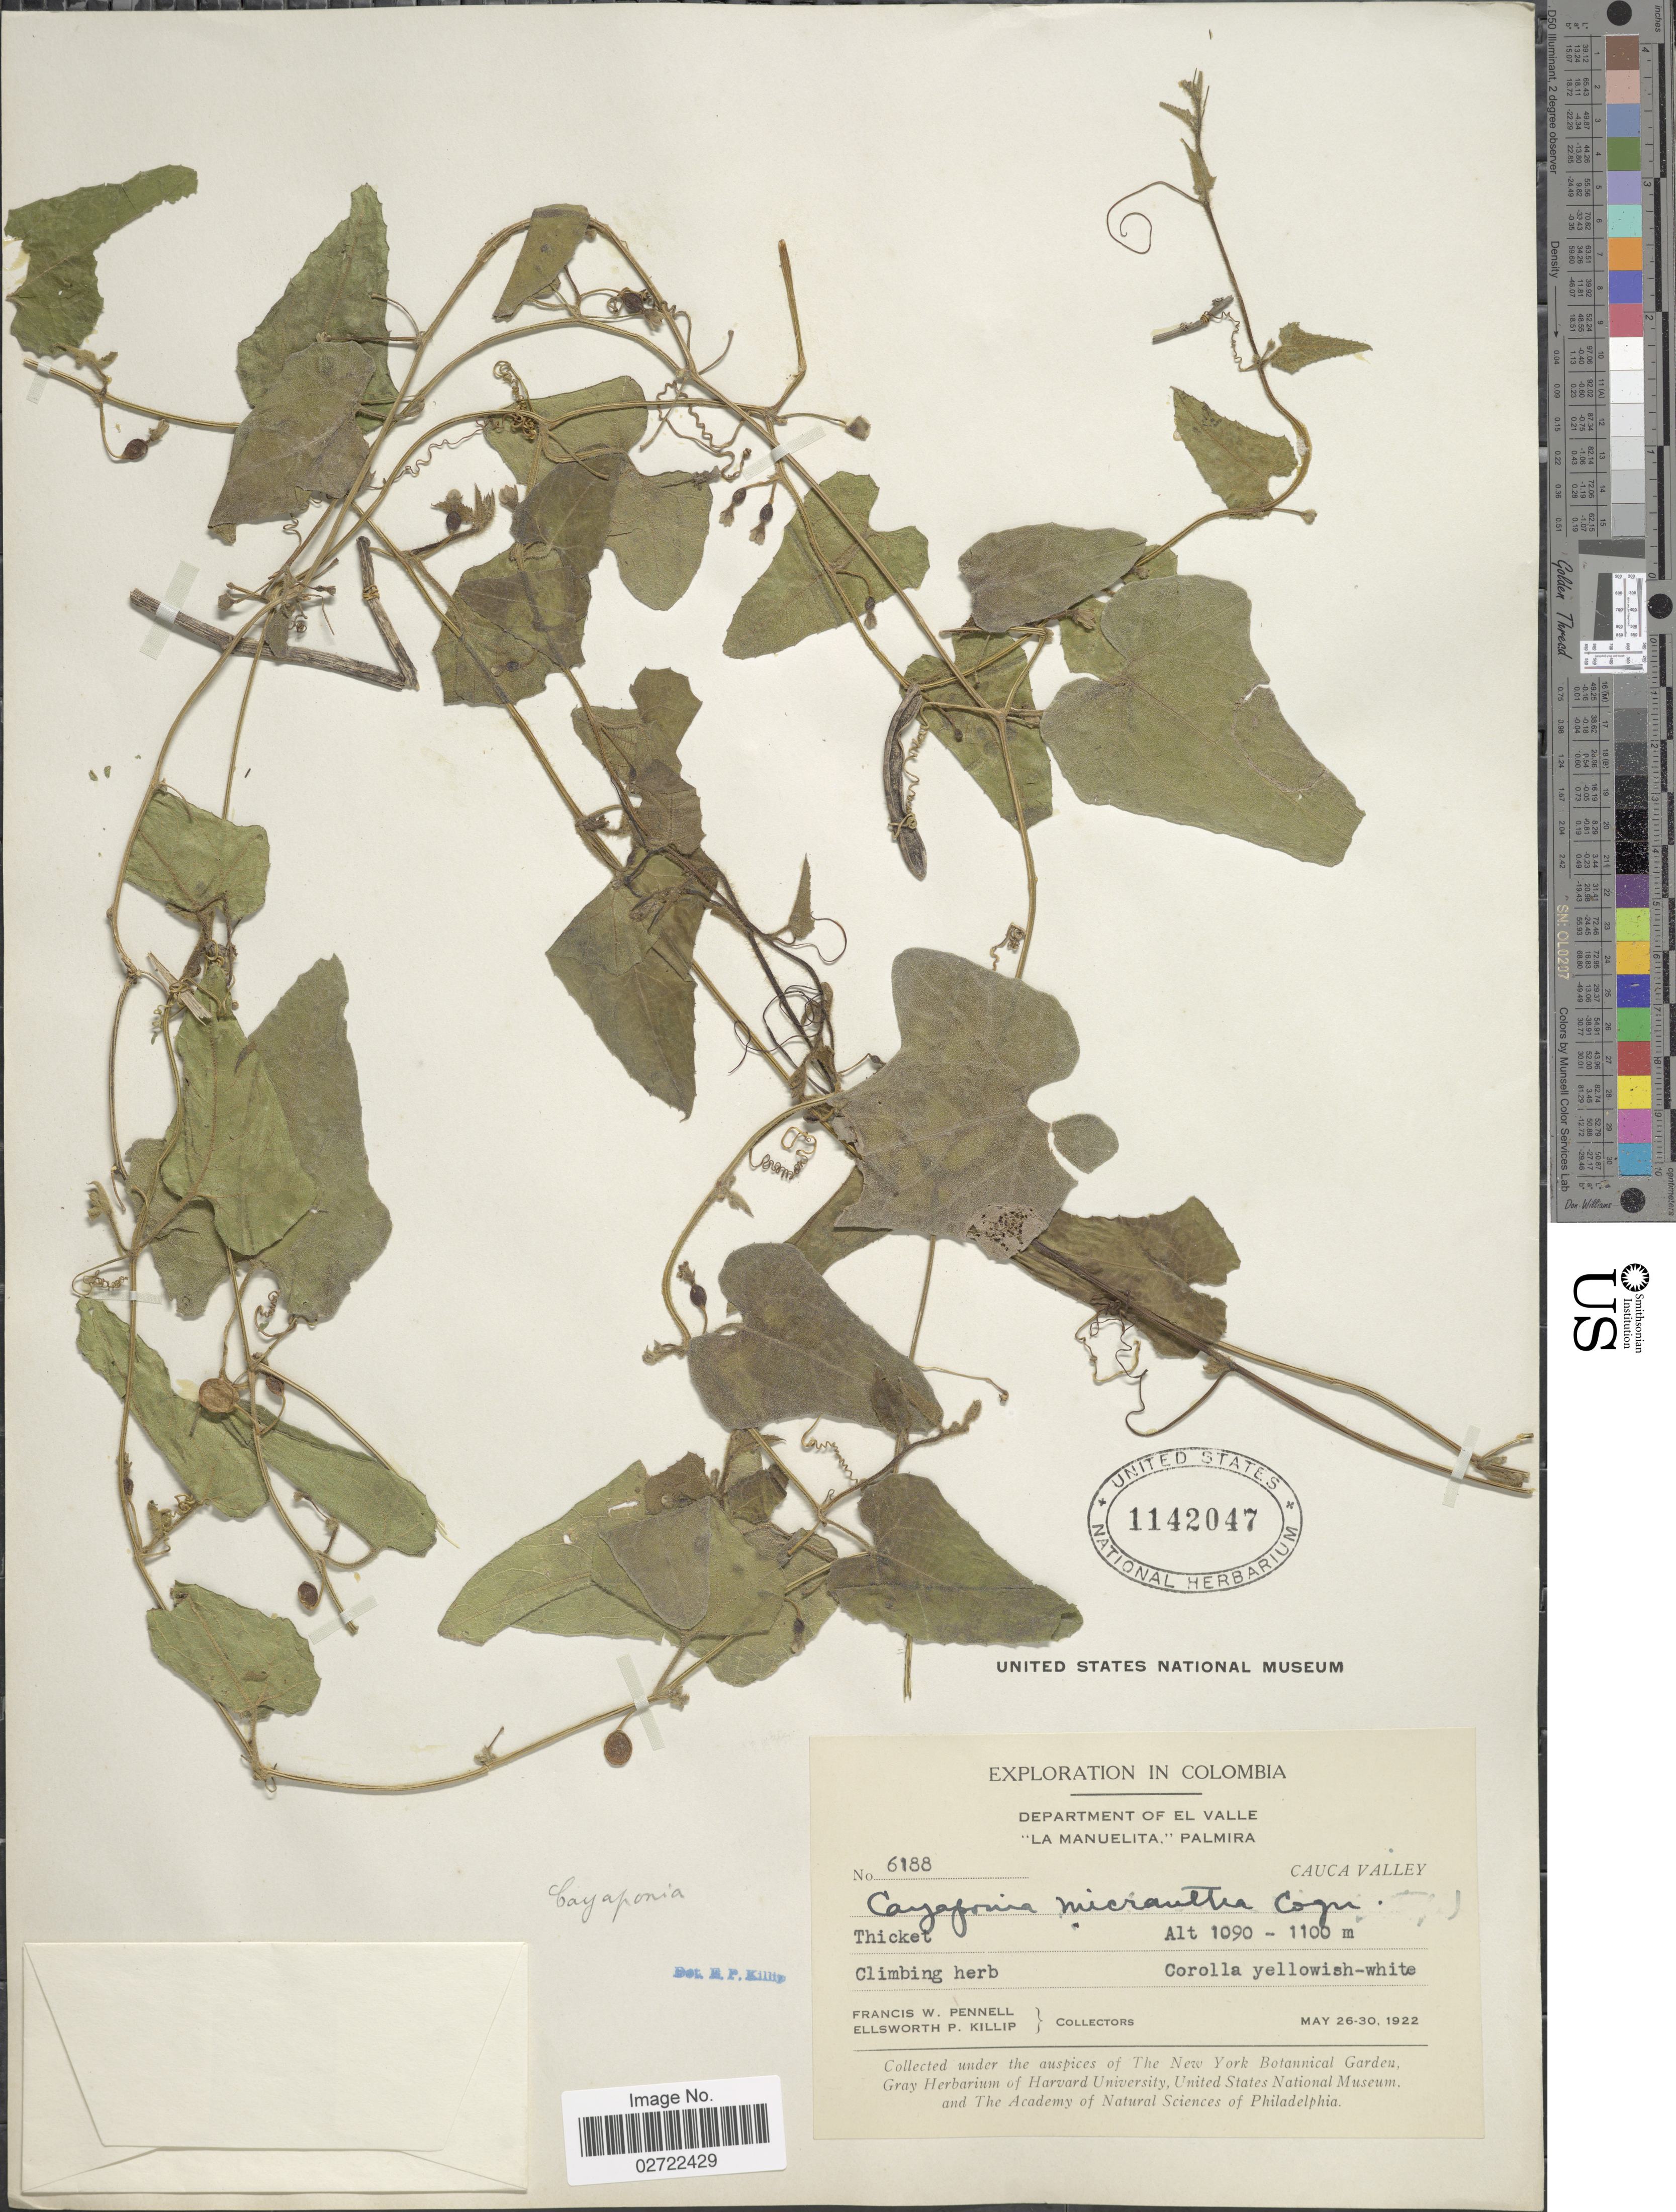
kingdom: Plantae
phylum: Tracheophyta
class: Magnoliopsida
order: Cucurbitales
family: Cucurbitaceae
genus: Cayaponia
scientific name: Cayaponia triangularis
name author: (Cogn.) Cogn.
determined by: Nee, Michael H.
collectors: F. W. Pennell & E. P. Killip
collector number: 6188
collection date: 1922-05-26/1922-05-30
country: Colombia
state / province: Valle del Cauca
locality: Department of El Valle. "La Manuelita,"Palmira. Cauca Valley.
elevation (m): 1090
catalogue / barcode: US 1142047